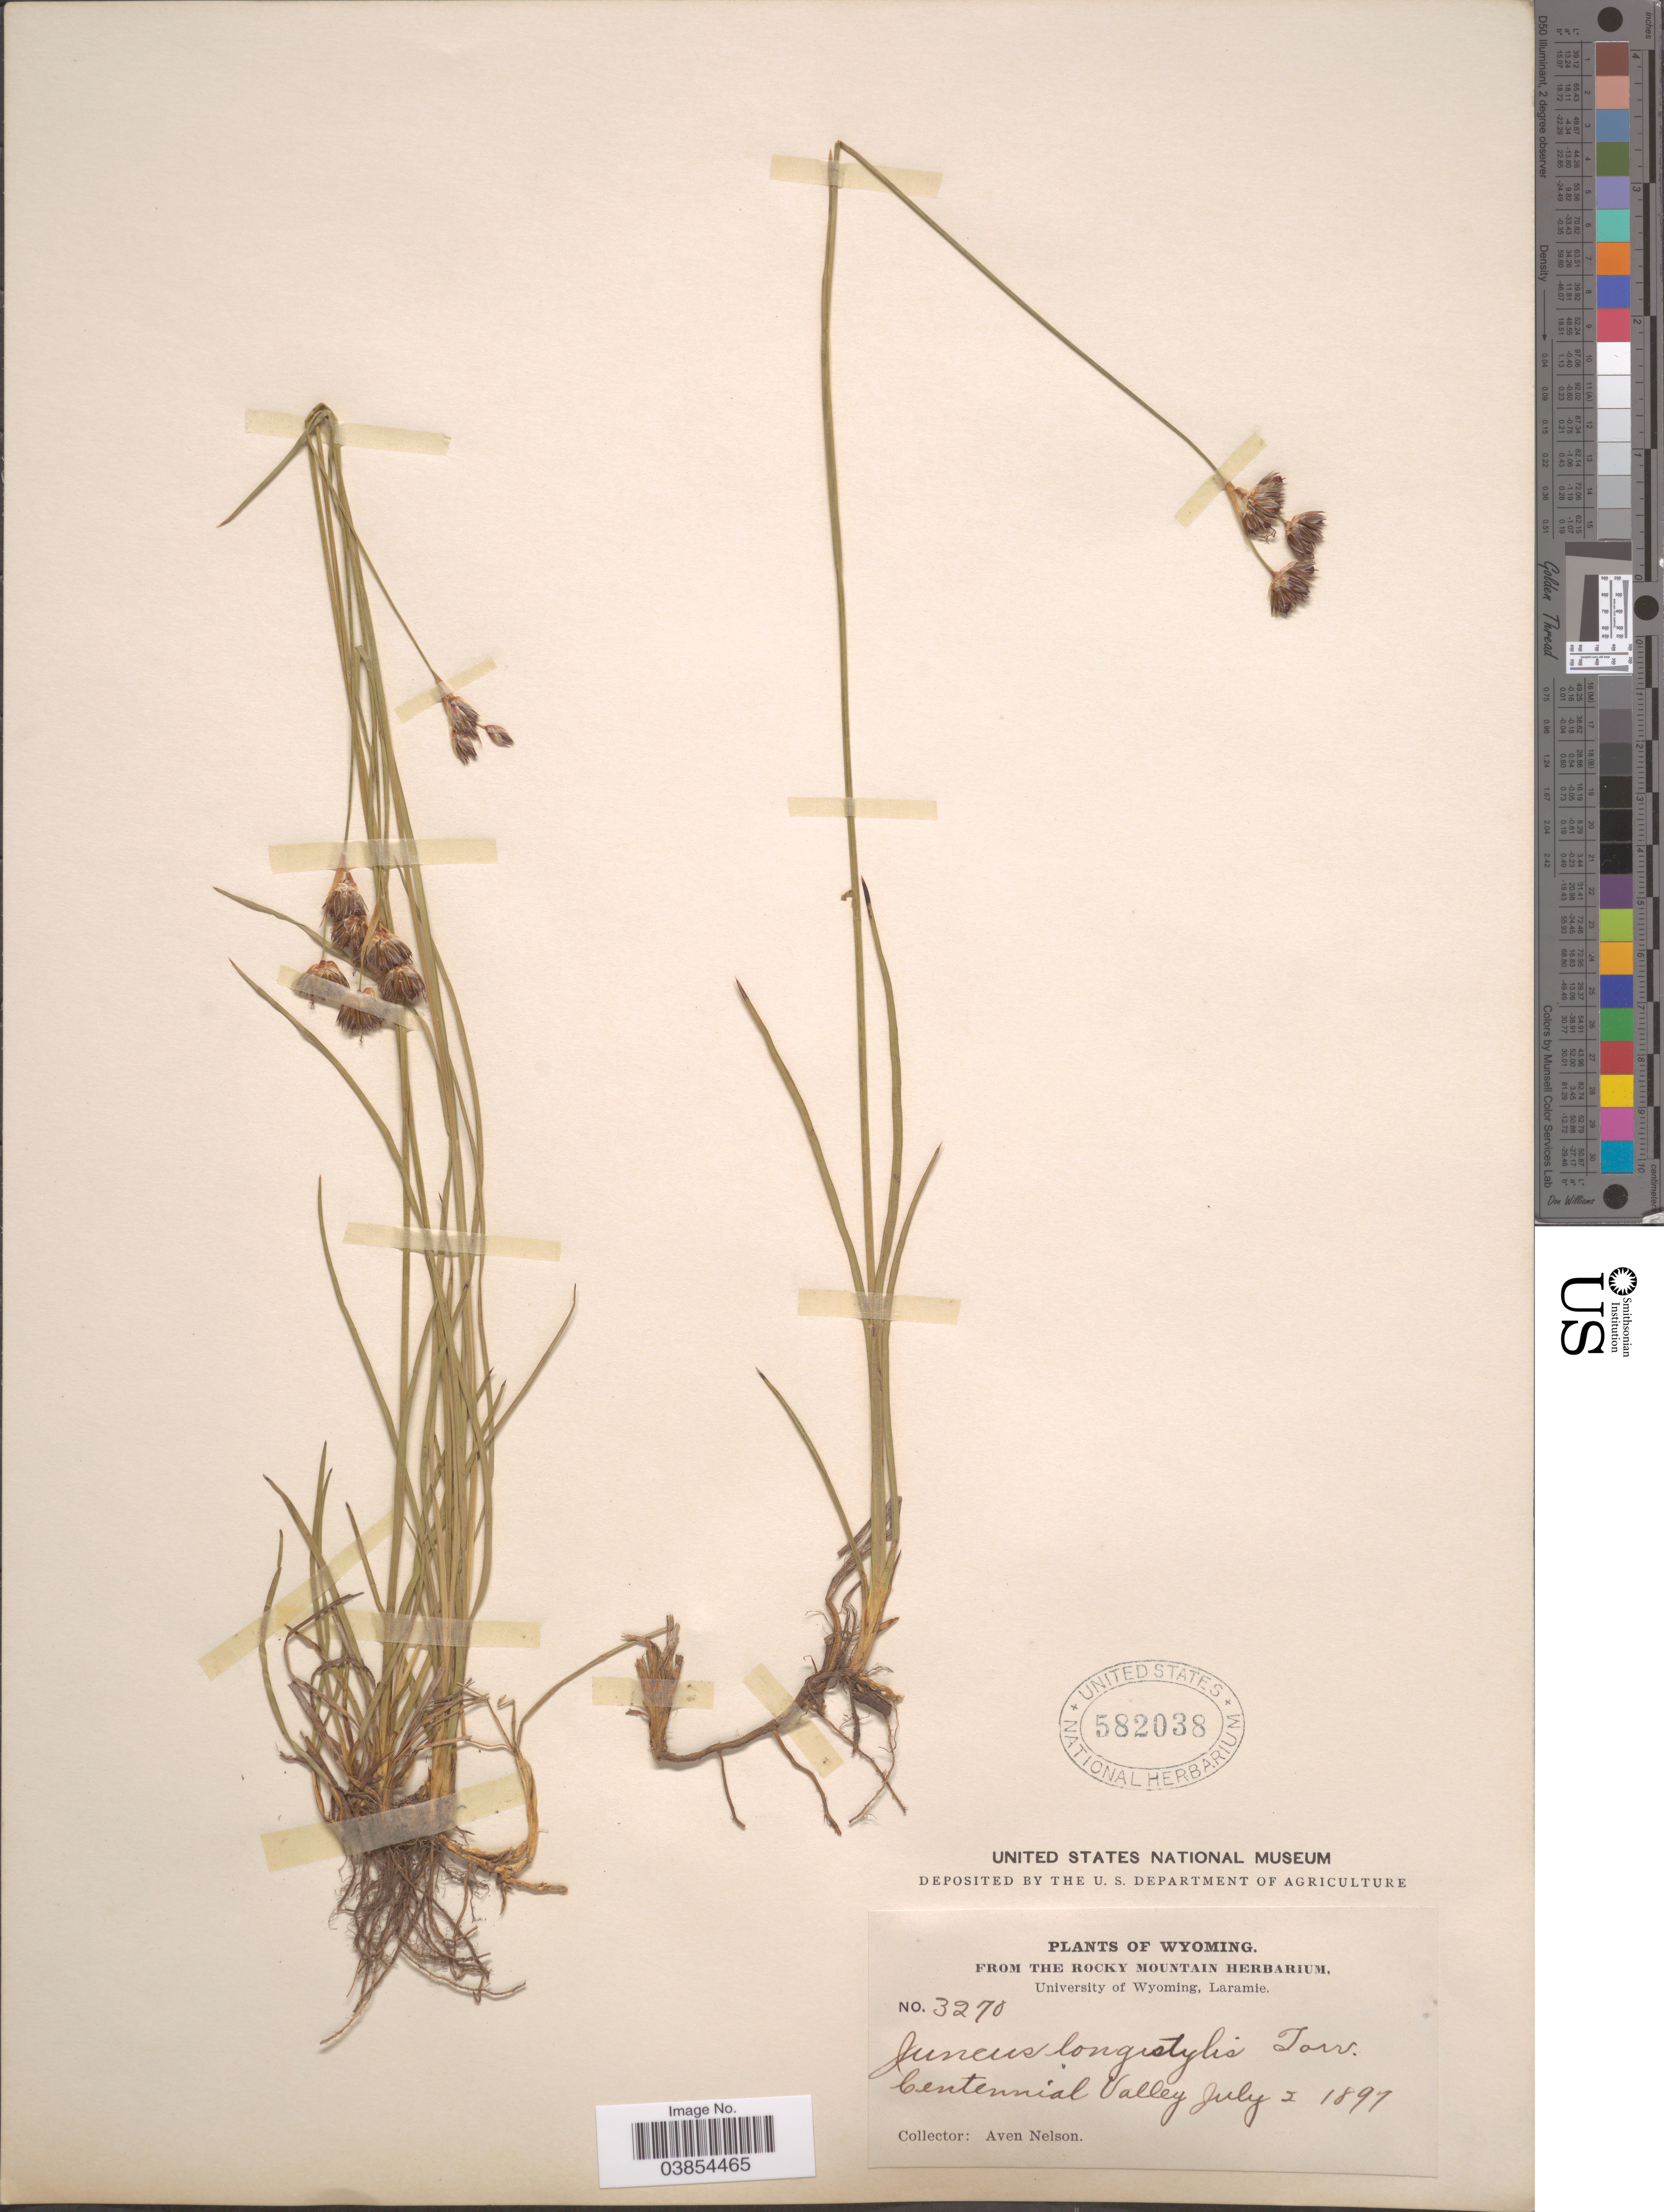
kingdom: Plantae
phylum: Tracheophyta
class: Liliopsida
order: Poales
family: Juncaceae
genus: Juncus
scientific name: Juncus longistylis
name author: Torr.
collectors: A. Nelson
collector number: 3270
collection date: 1897-07-02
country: United States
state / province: Wyoming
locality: Centennial Valley.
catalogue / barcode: US 582038